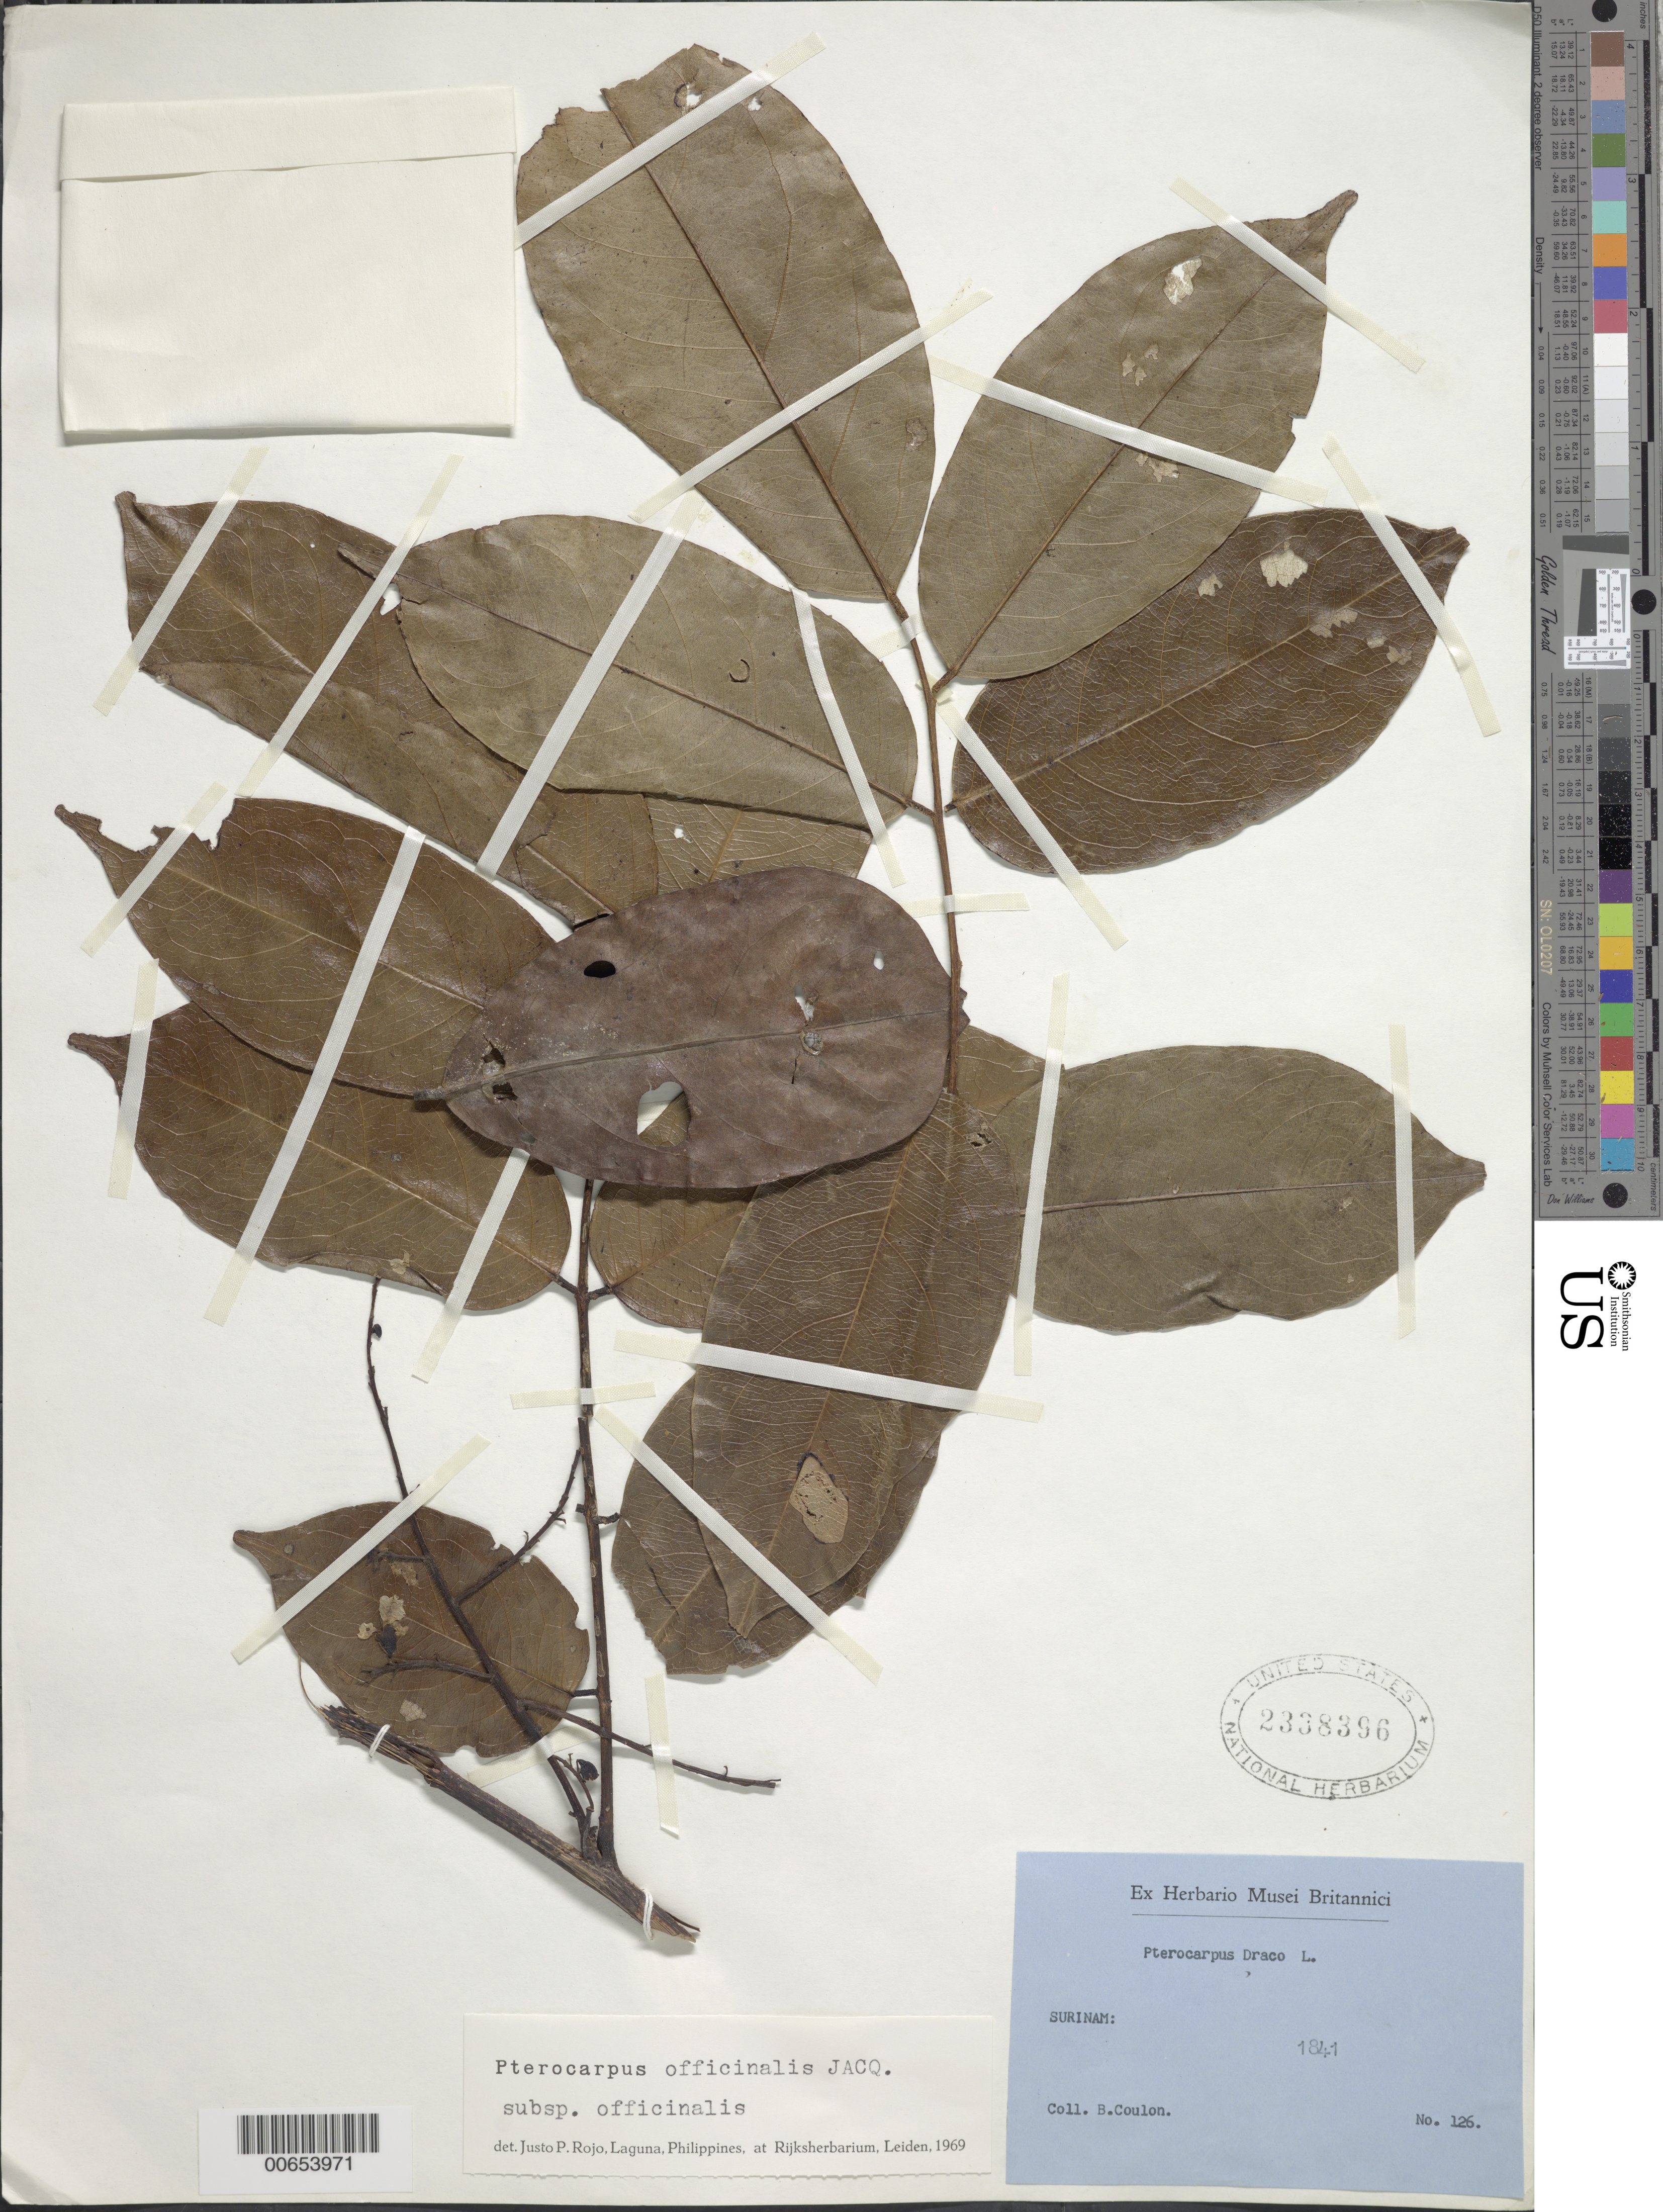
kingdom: Plantae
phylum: Tracheophyta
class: Magnoliopsida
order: Fabales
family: Fabaceae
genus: Pterocarpus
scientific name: Pterocarpus officinalis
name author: Jacq.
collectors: C. Berthoud-Coulon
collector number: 126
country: Suriname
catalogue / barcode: US 2338396